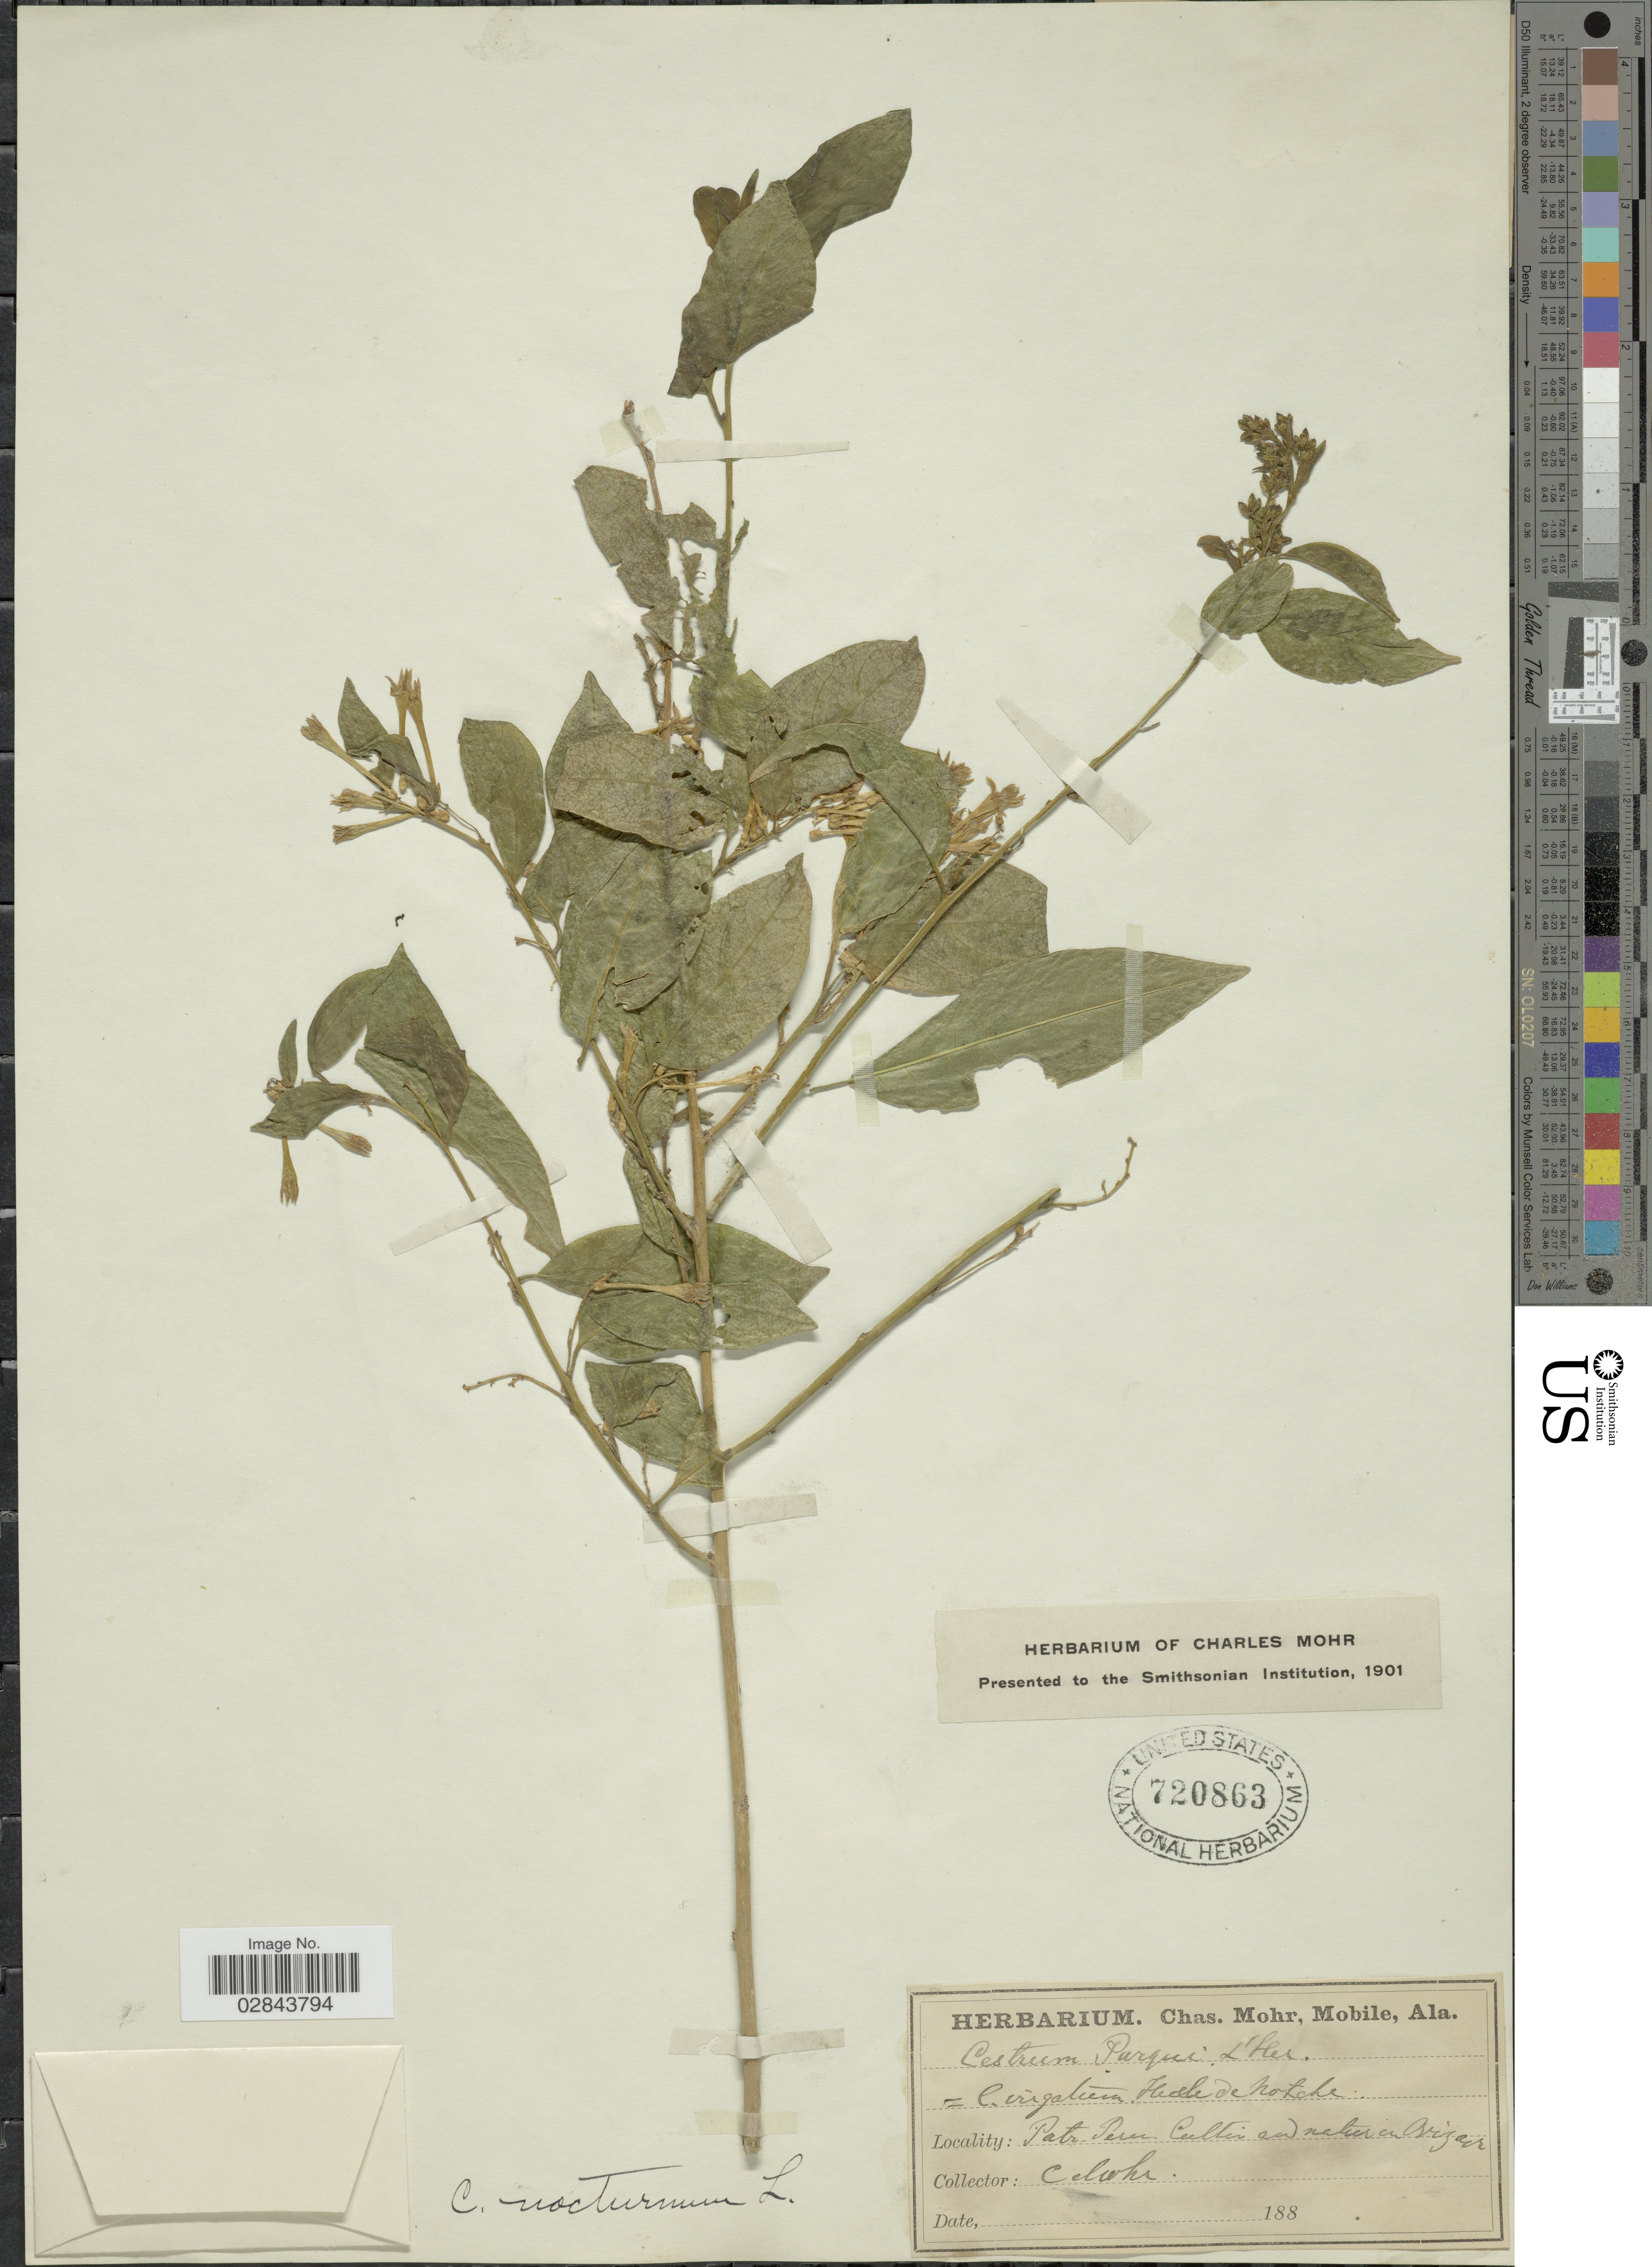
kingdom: Plantae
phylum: Tracheophyta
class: Magnoliopsida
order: Solanales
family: Solanaceae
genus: Cestrum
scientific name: Cestrum nocturnum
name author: L.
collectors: C. T. Mohr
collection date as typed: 188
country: United States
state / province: Alabama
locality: Patr. Peru Cultiv ad natur en Arizar.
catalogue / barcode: US 720863